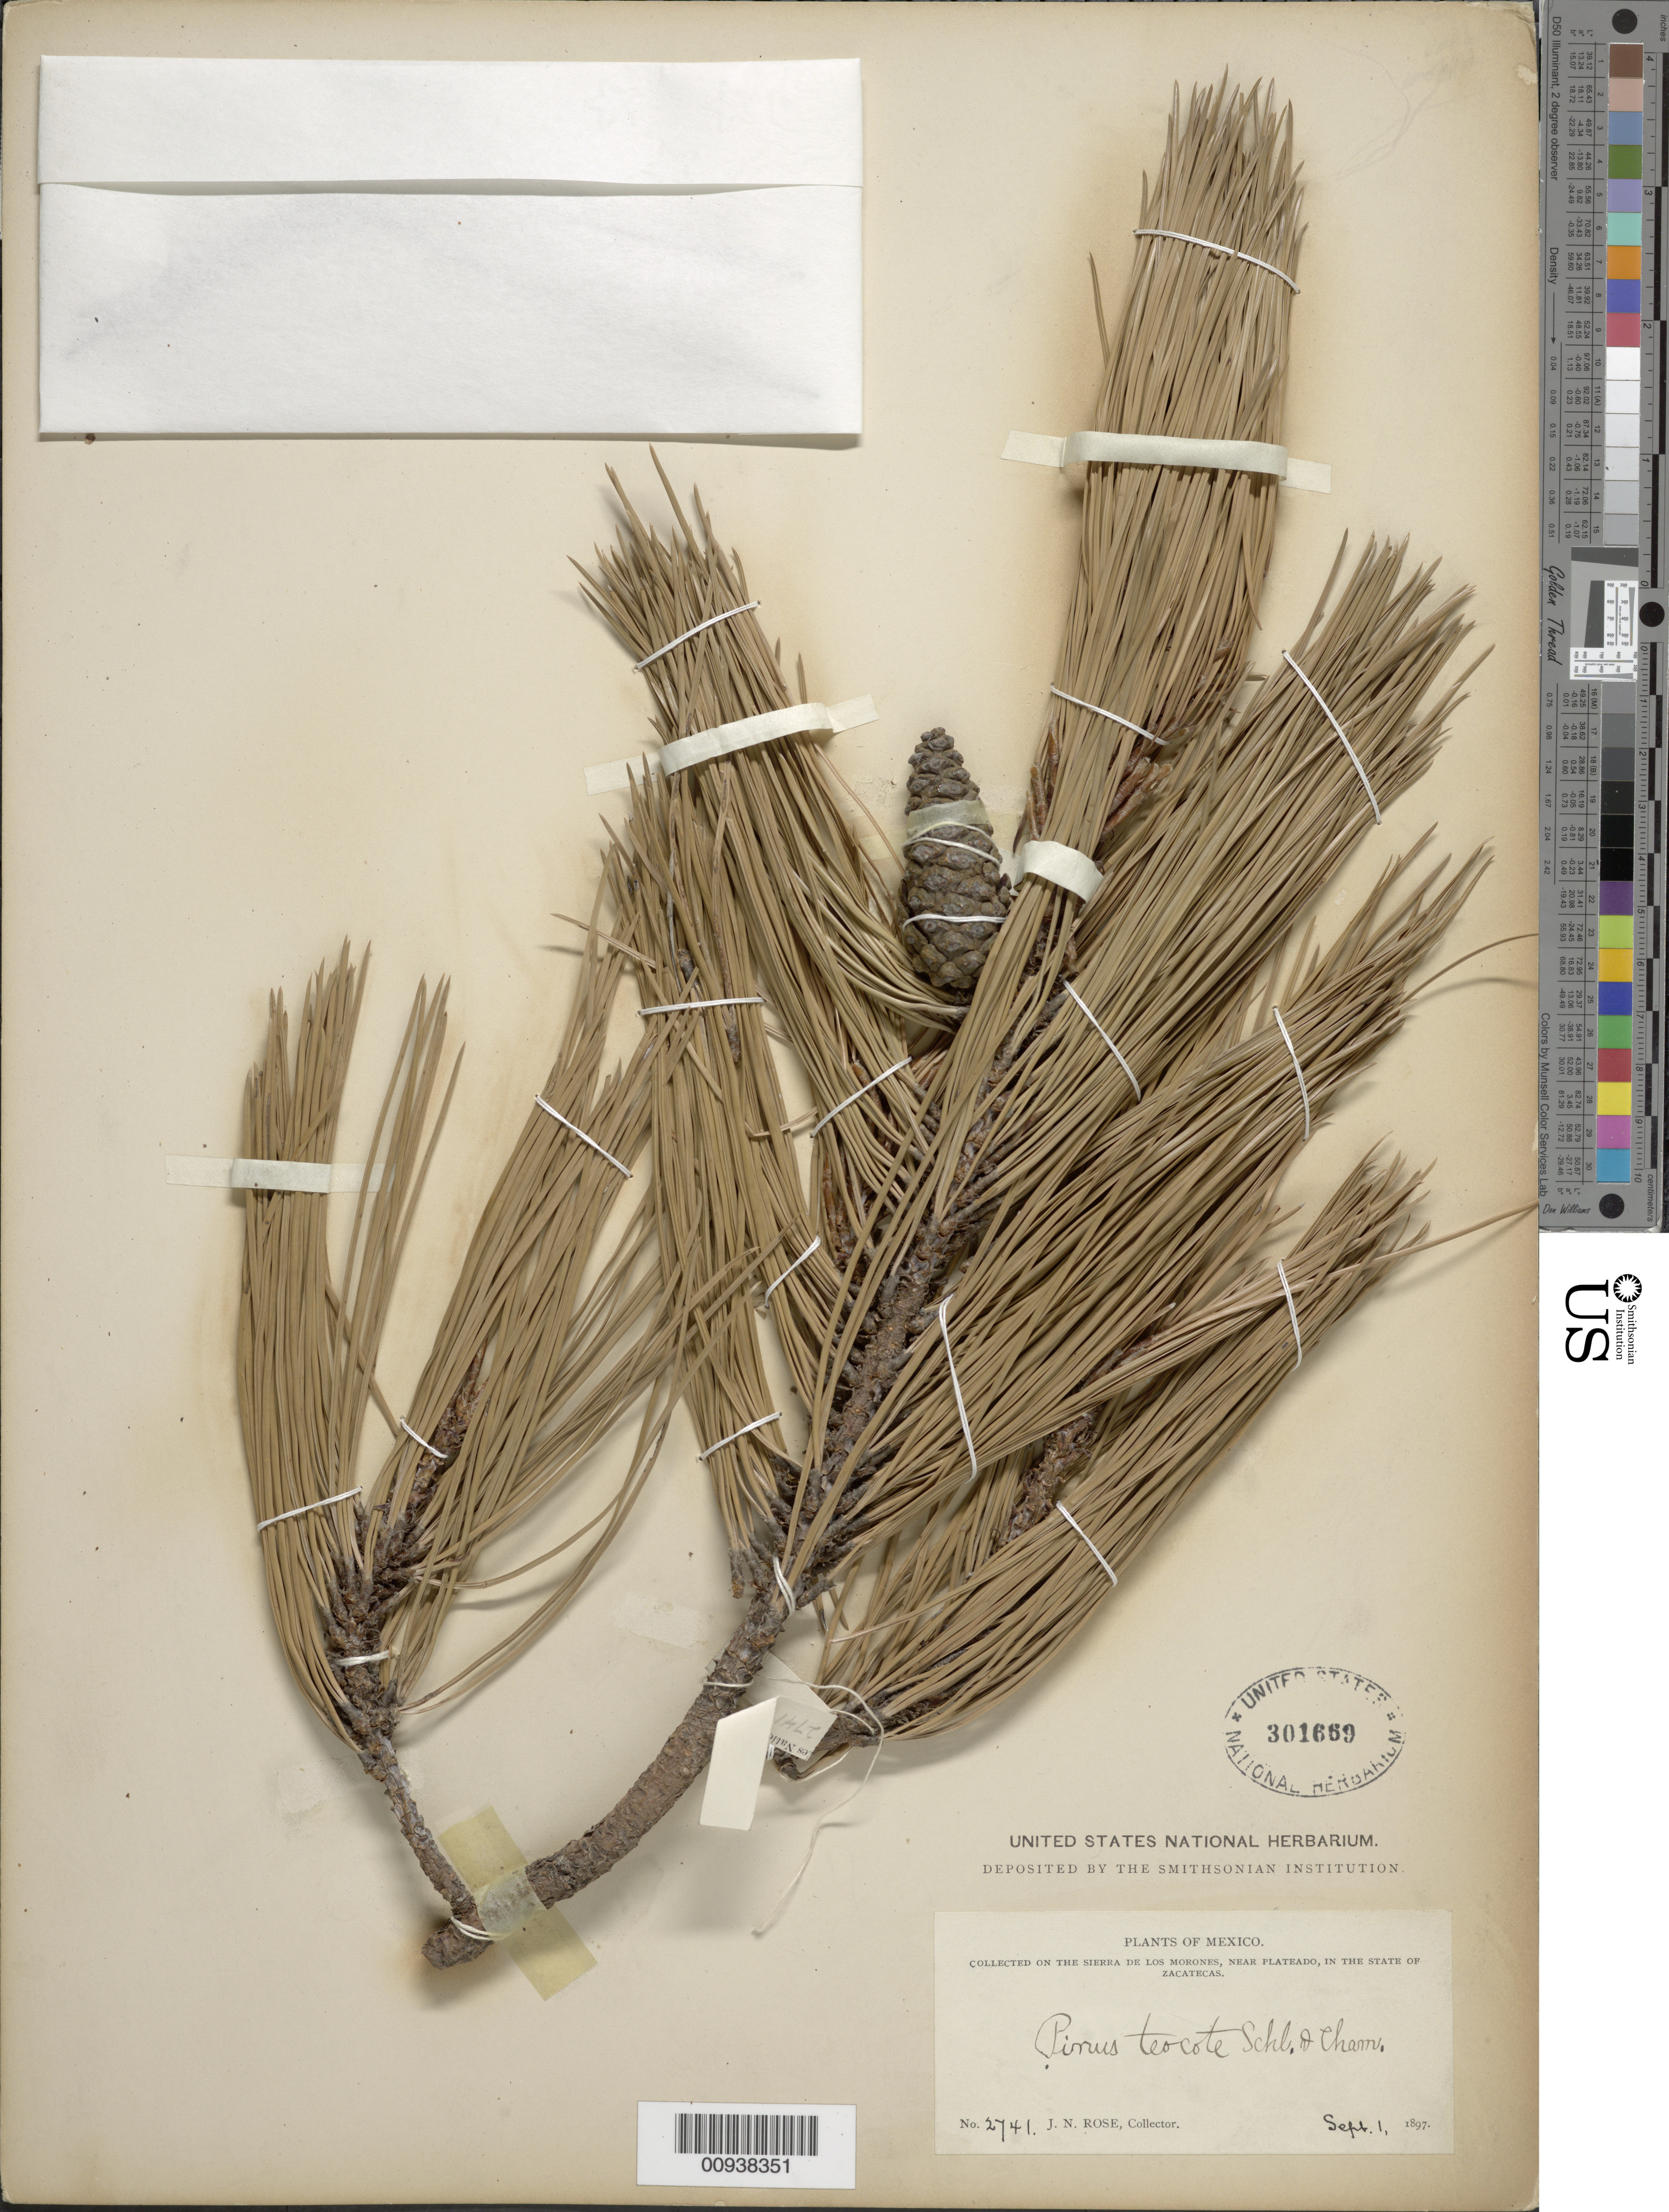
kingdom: Plantae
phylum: Tracheophyta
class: Pinopsida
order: Pinales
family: Pinaceae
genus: Pinus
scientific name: Pinus teocote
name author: Schltdl. & Cham.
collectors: J. N. Rose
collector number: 2741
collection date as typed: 01 Sep 1897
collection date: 1897-09-01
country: Mexico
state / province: Zacatecas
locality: On the Sierra de los Morones, near Plateado.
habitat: Sierra.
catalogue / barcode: US 301669